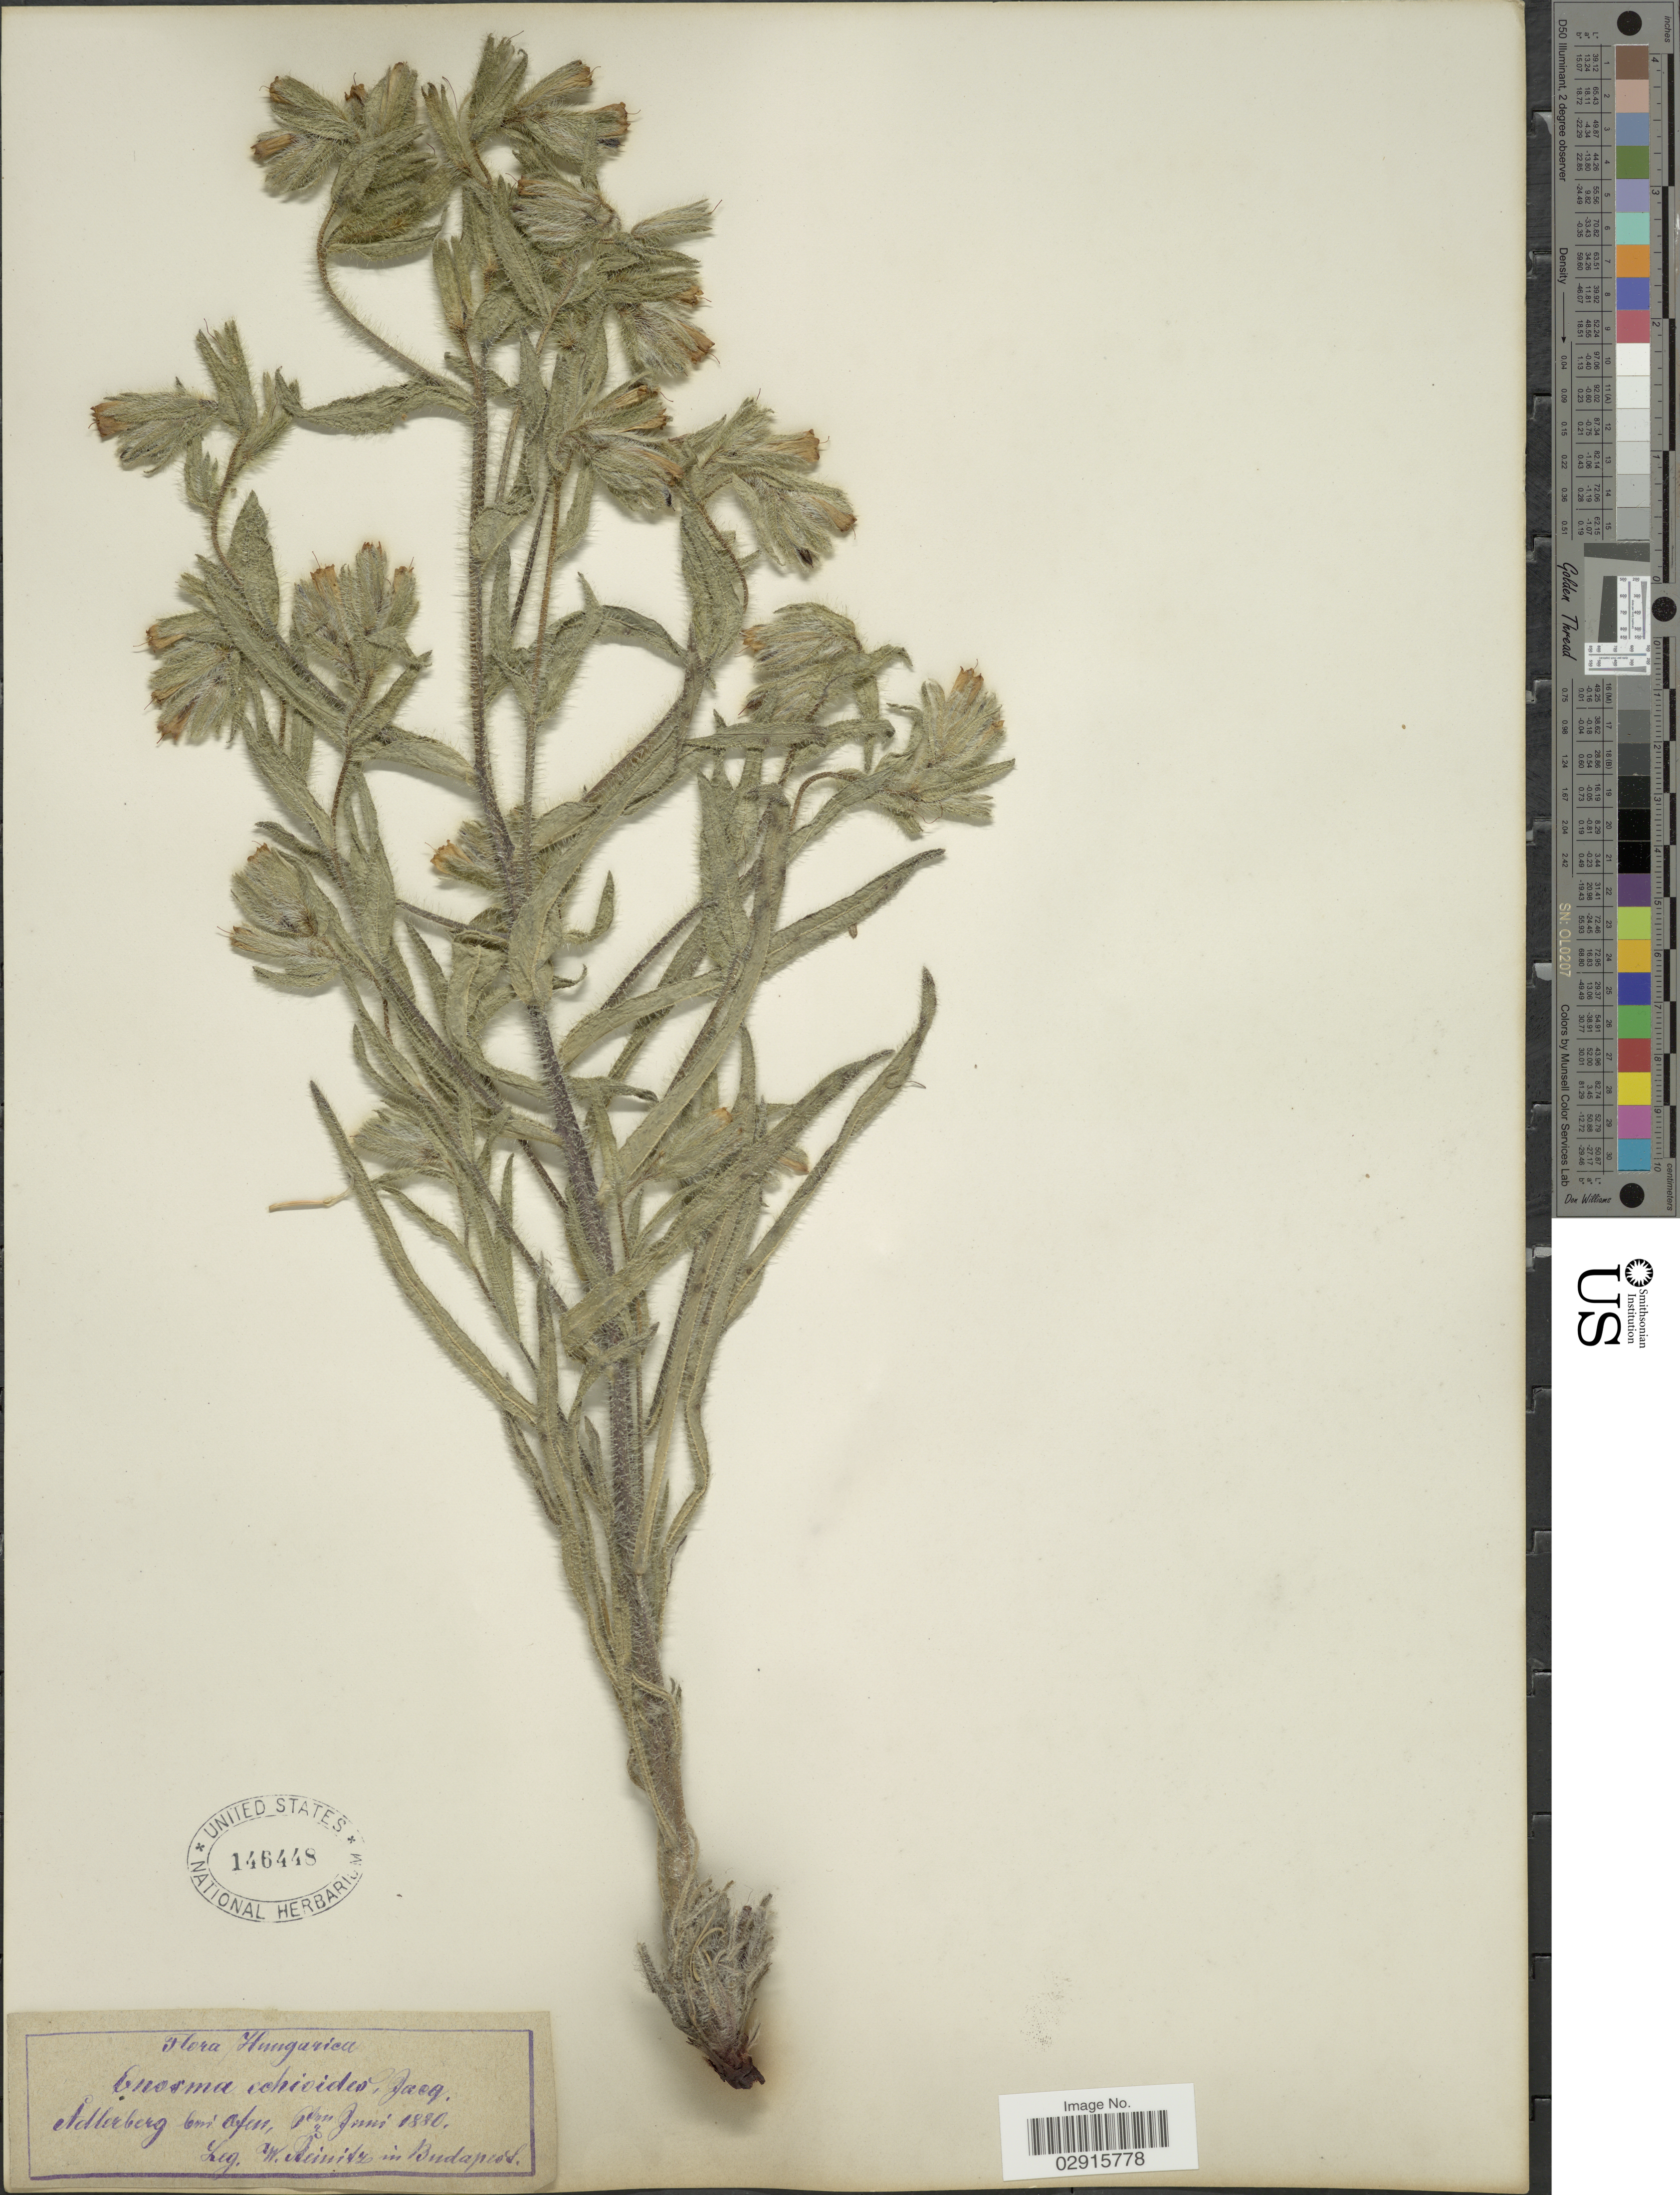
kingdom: Plantae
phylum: Tracheophyta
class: Magnoliopsida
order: Boraginales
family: Boraginaceae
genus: Onosma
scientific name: Onosma echioides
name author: L.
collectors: W. Reinitz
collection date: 1880-06-01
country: Hungary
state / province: Budapest, Capital District of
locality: Adlerberg bei Ofen.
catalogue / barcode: US 146448